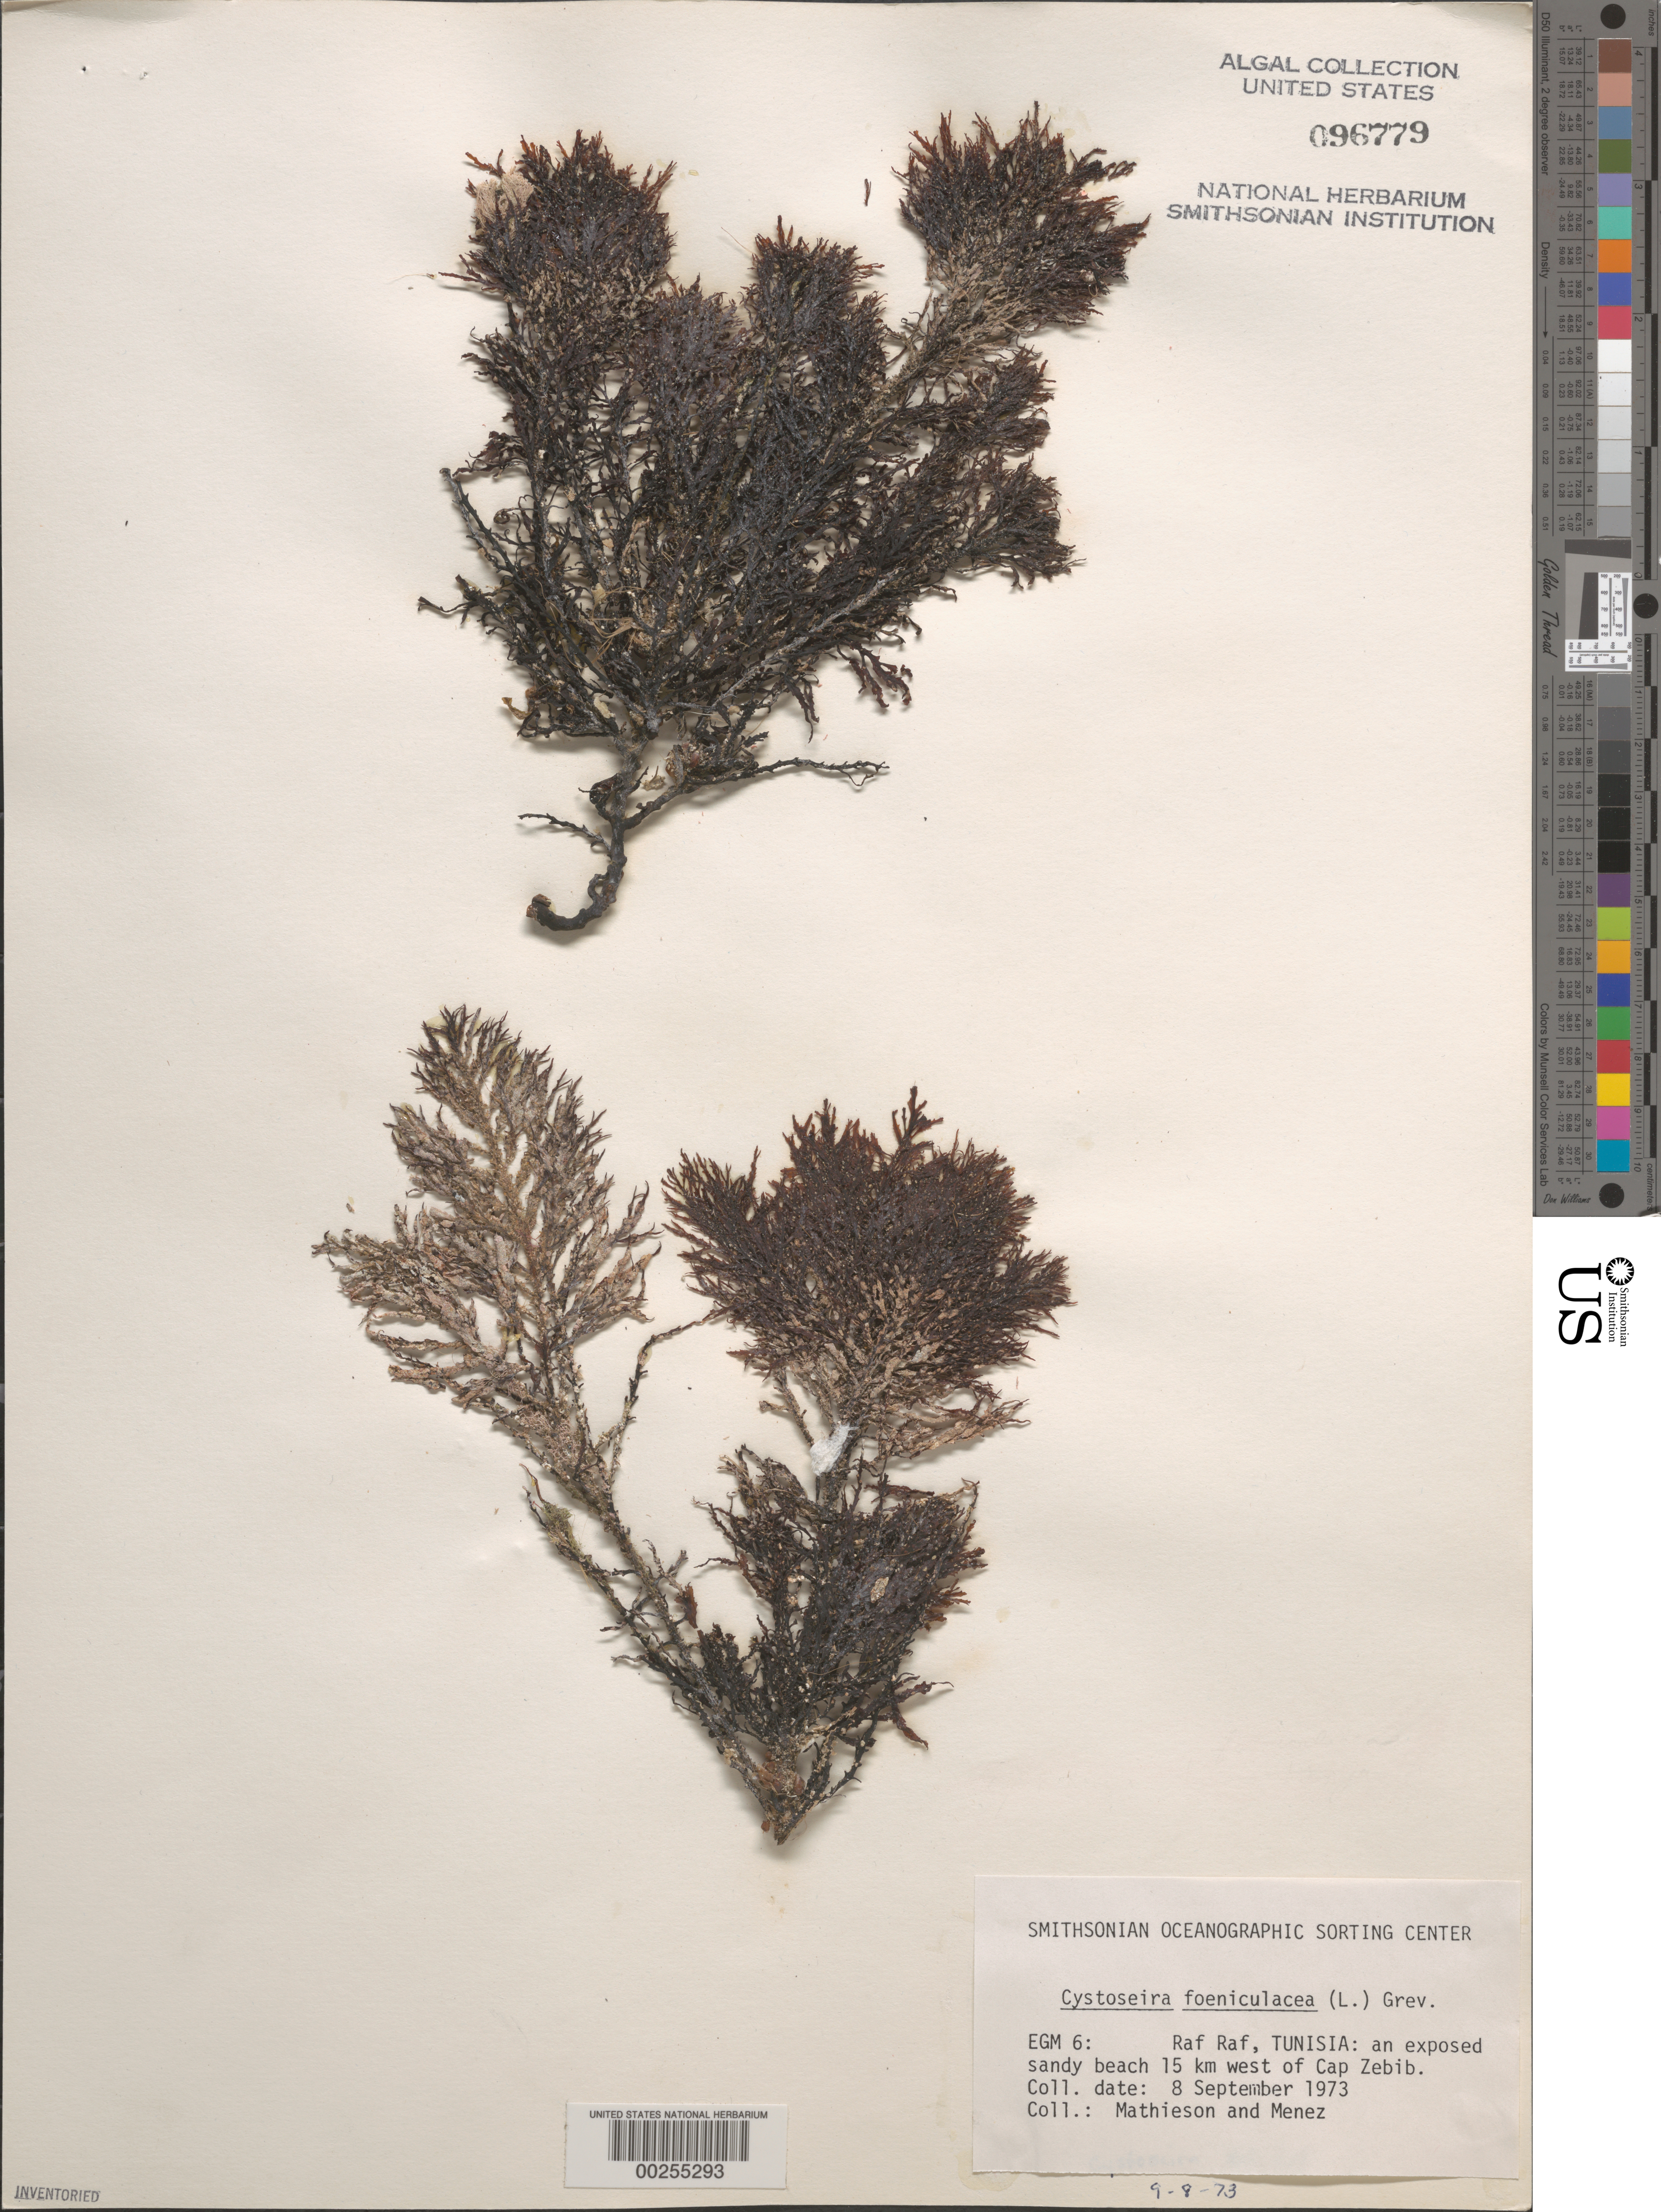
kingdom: Chromista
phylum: Ochrophyta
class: Phaeophyceae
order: Fucales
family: Sargassaceae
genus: Cystoseira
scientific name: Cystoseira foeniculacea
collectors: R. Mathieson & Meñez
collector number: EGM 6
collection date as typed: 08 Sep 1973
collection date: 1973-09-08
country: Tunisia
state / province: Bizerte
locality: Raf raf, 15 km west of cap zebib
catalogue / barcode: US 96779